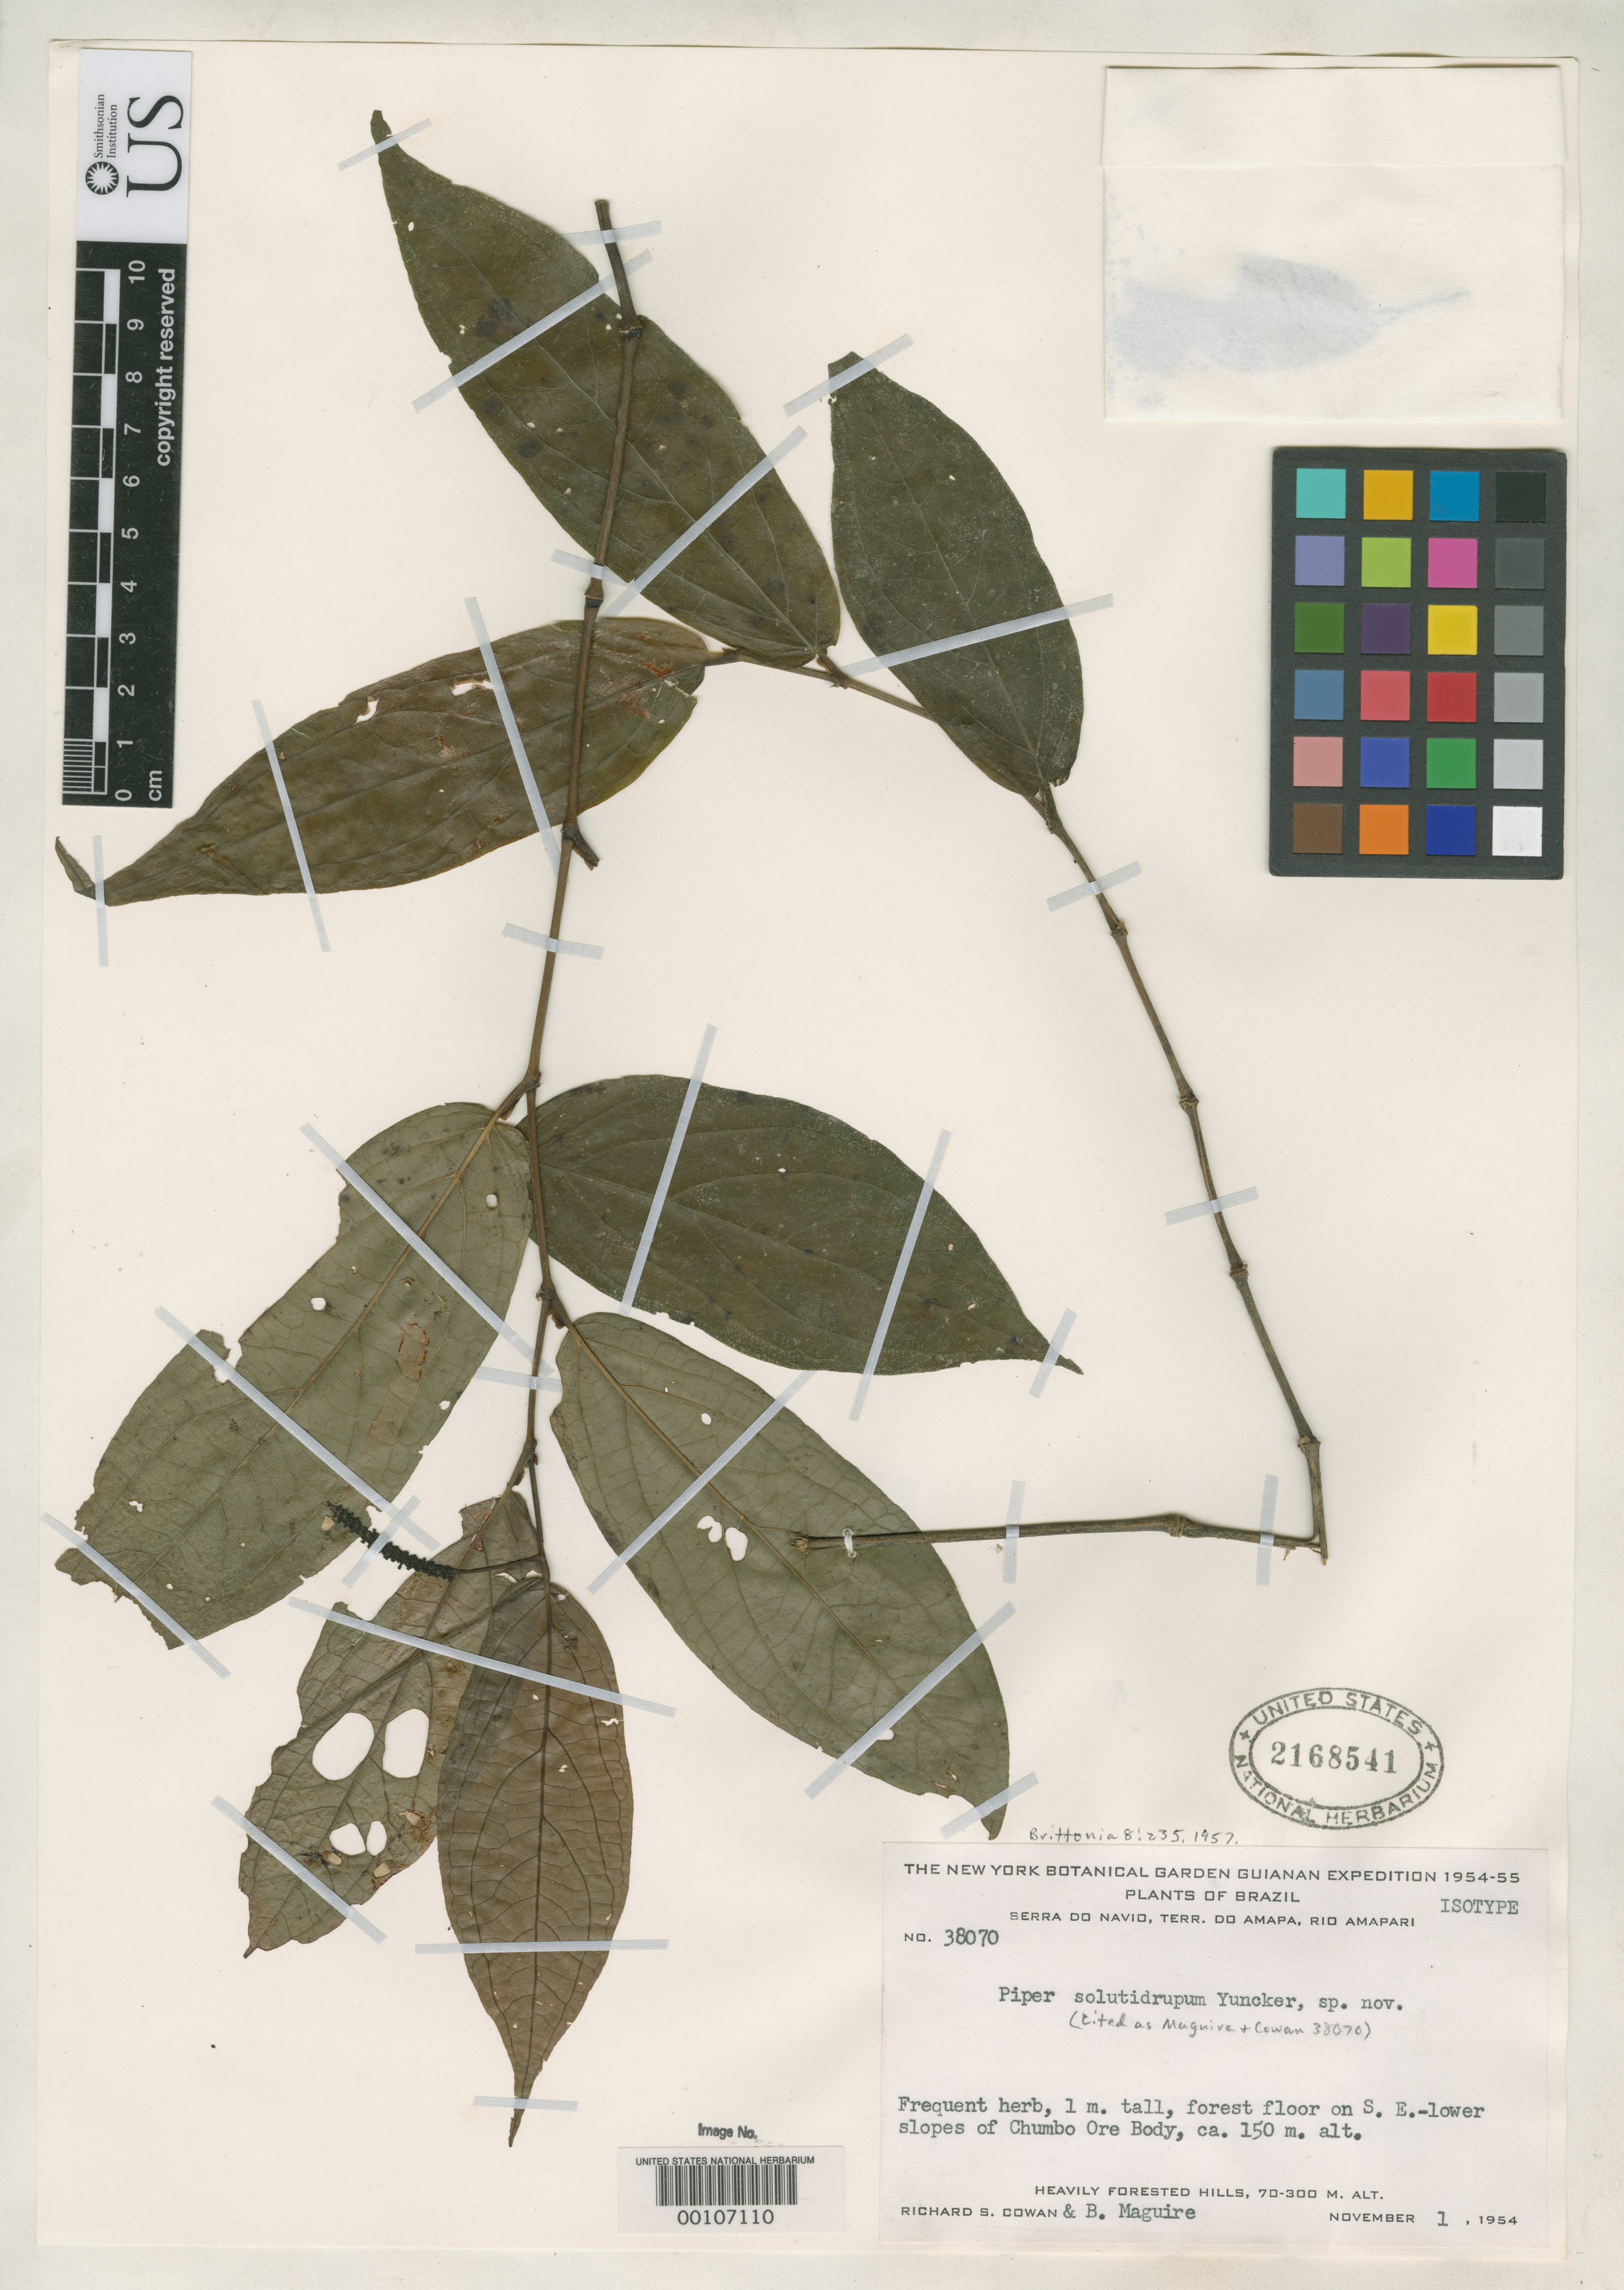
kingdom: Plantae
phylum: Tracheophyta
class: Magnoliopsida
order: Piperales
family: Piperaceae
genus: Piper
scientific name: Piper solutidrupum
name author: Yunck.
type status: Isotype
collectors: R. S. Cowan & B. Maguire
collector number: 38070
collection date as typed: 01 Nov 1954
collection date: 1954-11-01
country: Brazil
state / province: Amapá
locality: Serro do Navio, Rio Amapari, Chumbo Ore body.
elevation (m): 150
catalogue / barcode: US 2168541